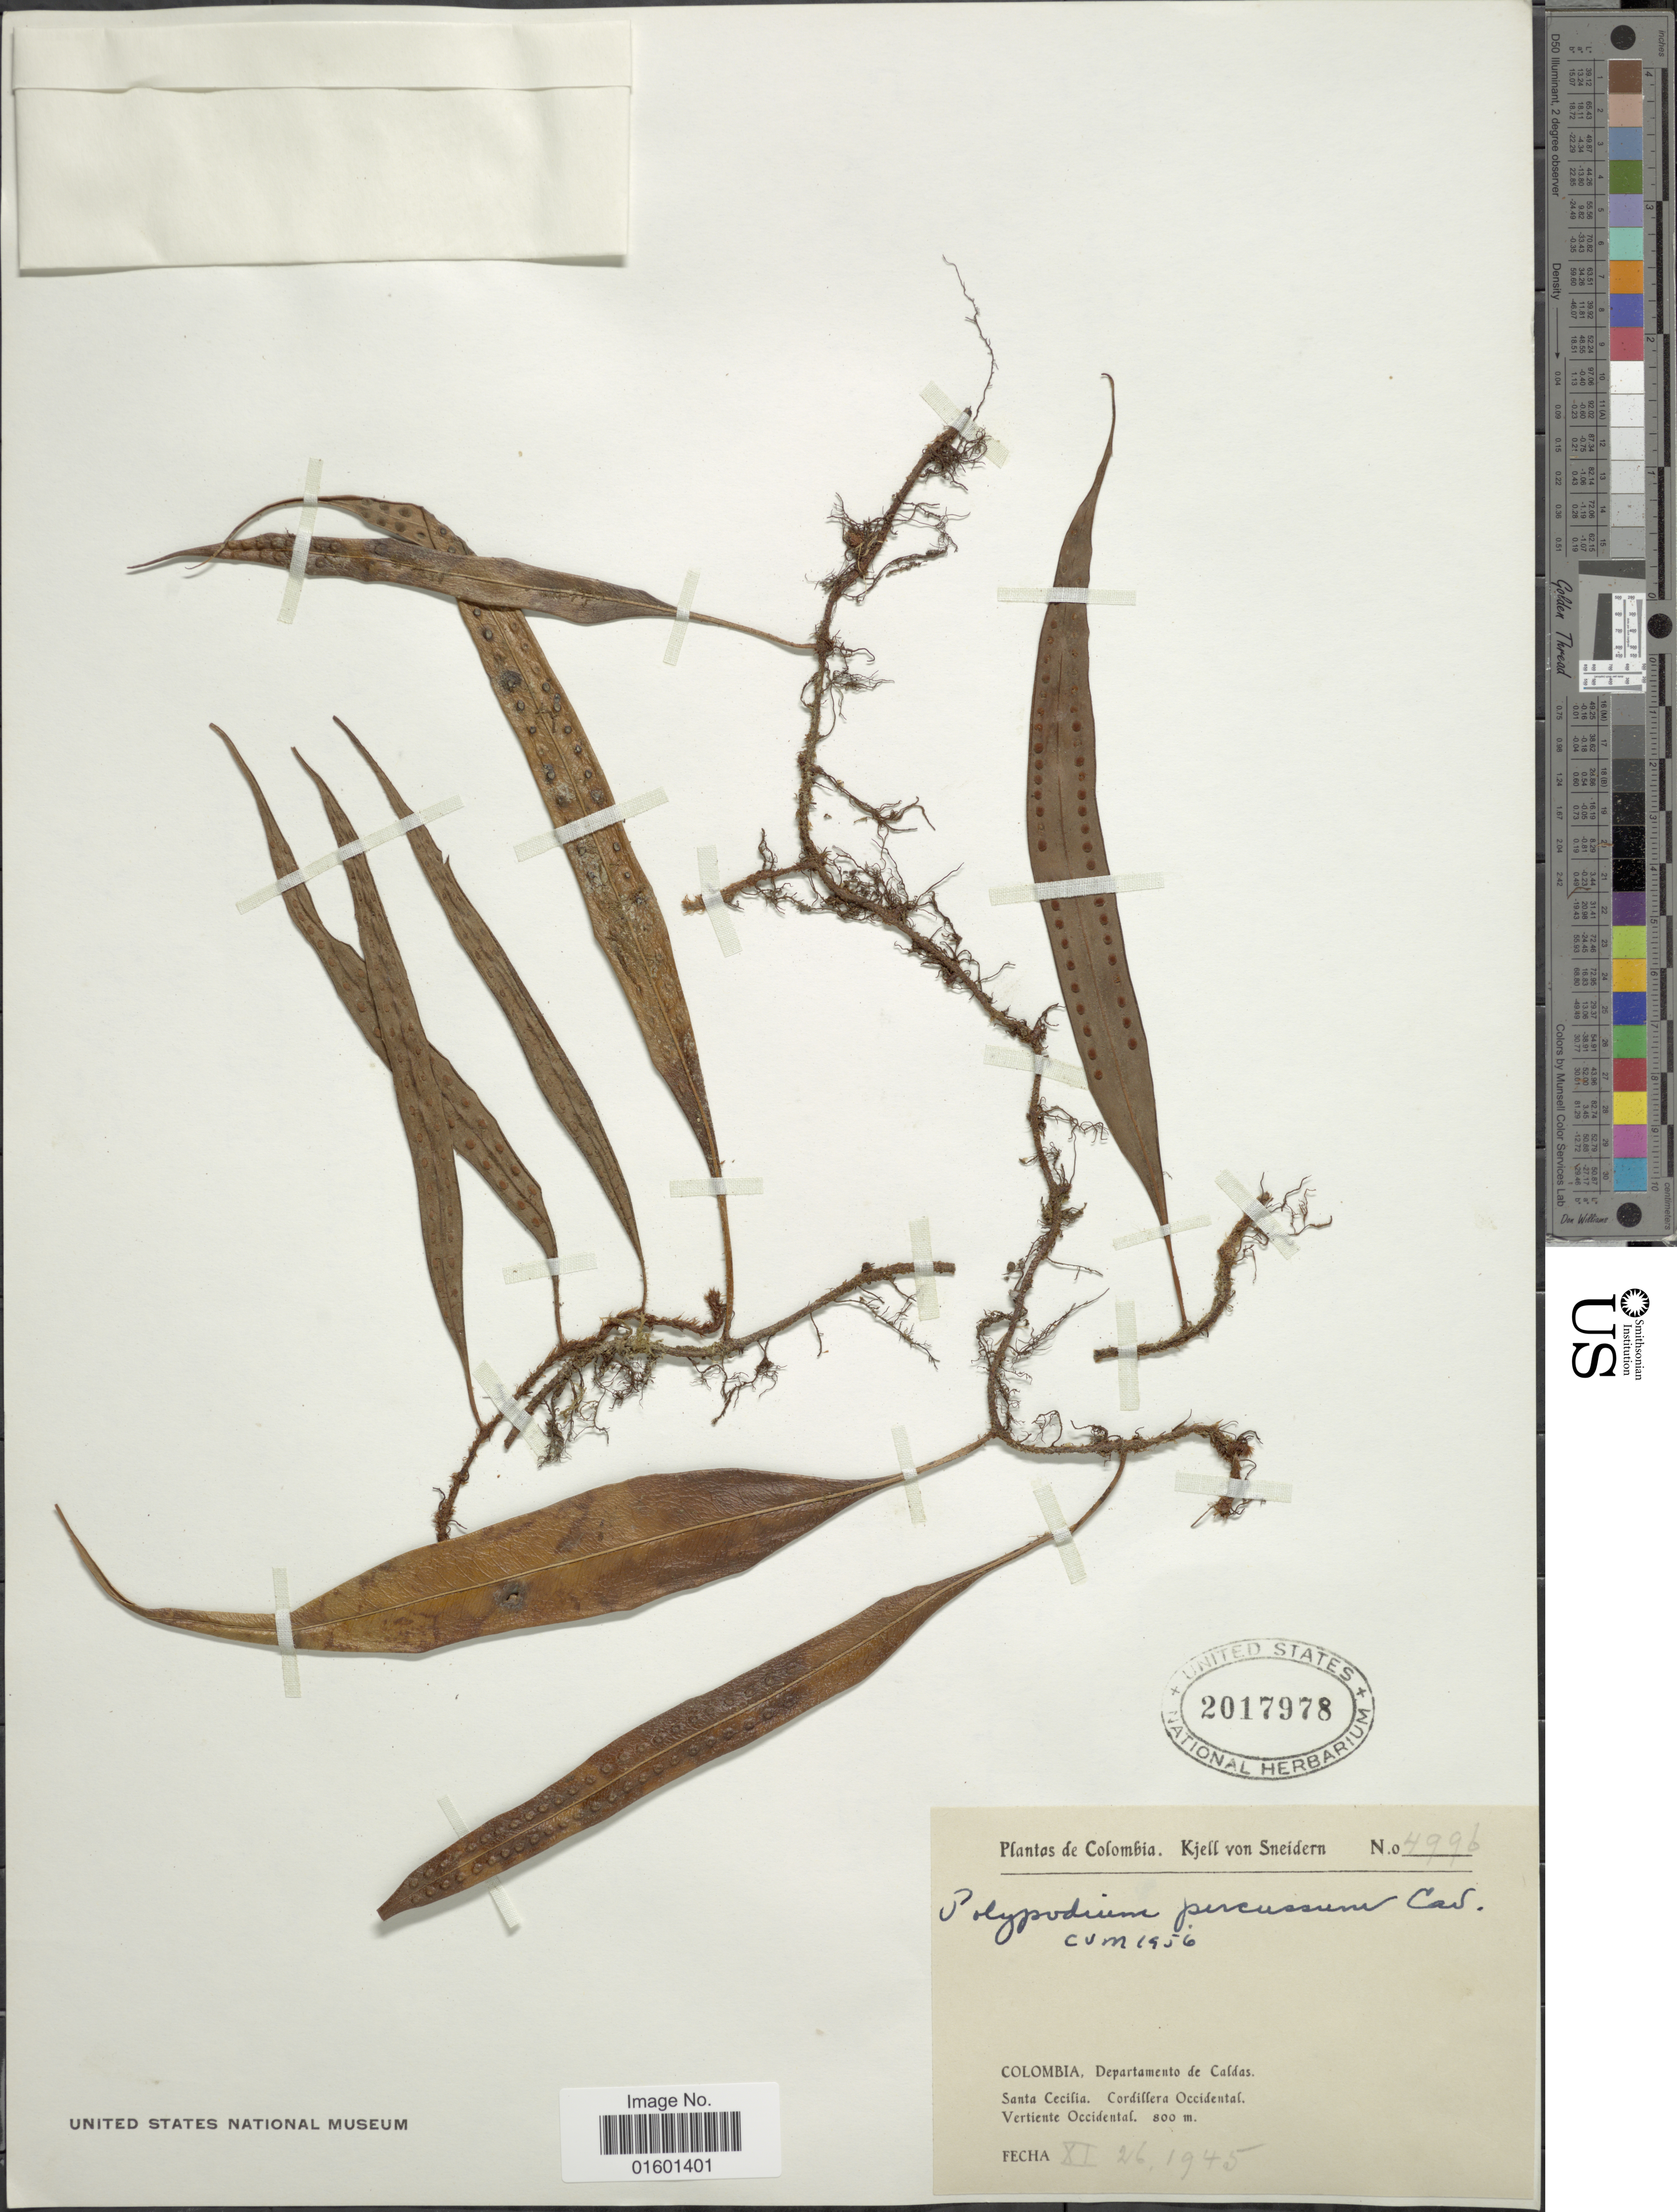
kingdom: Plantae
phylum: Tracheophyta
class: Polypodiopsida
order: Polypodiales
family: Polypodiaceae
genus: Microgramma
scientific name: Microgramma percussa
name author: (Cav.) de la Sota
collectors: K. von Sneidern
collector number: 4996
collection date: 1945-11-26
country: Colombia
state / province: Caldas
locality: Santa Cecilia. Cordillera Occidental. Vertiente Occidental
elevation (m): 800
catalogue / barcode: US 2017978